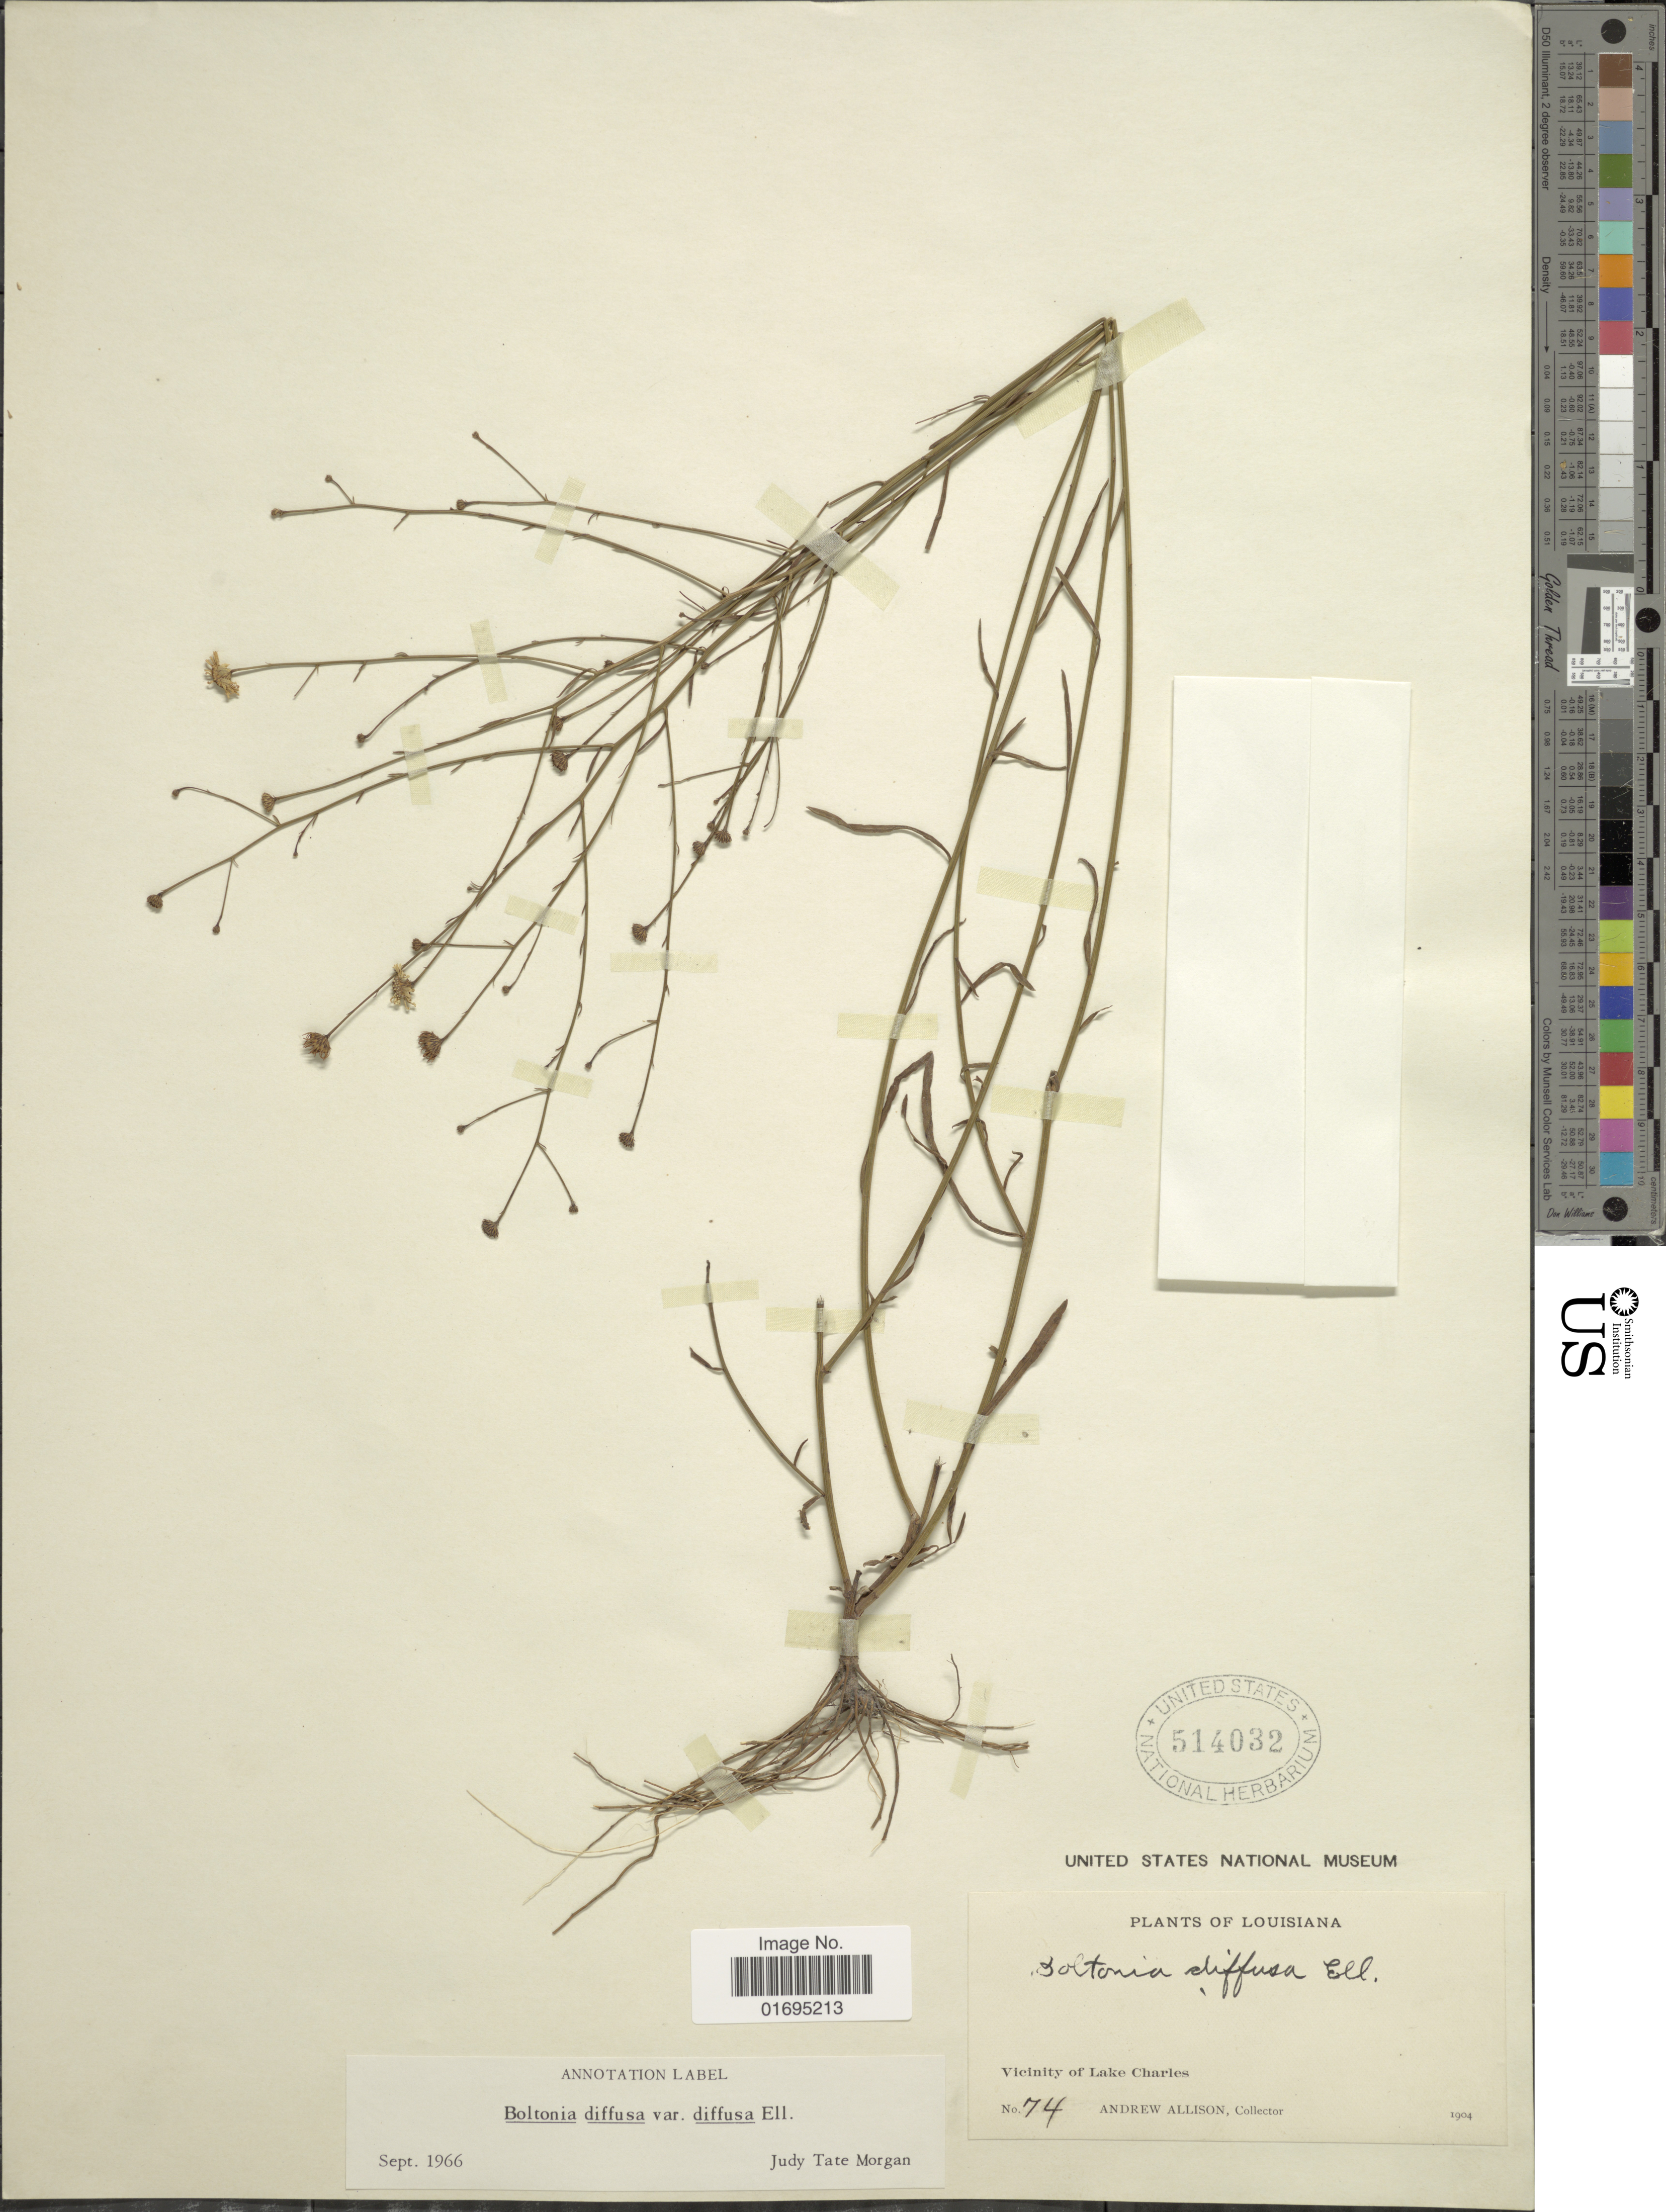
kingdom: Plantae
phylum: Tracheophyta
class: Magnoliopsida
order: Asterales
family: Asteraceae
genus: Boltonia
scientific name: Boltonia diffusa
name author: Elliott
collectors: A. Allison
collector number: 74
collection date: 1904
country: United States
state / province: Louisiana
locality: Vicinity of Lake Charles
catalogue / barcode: US 514032